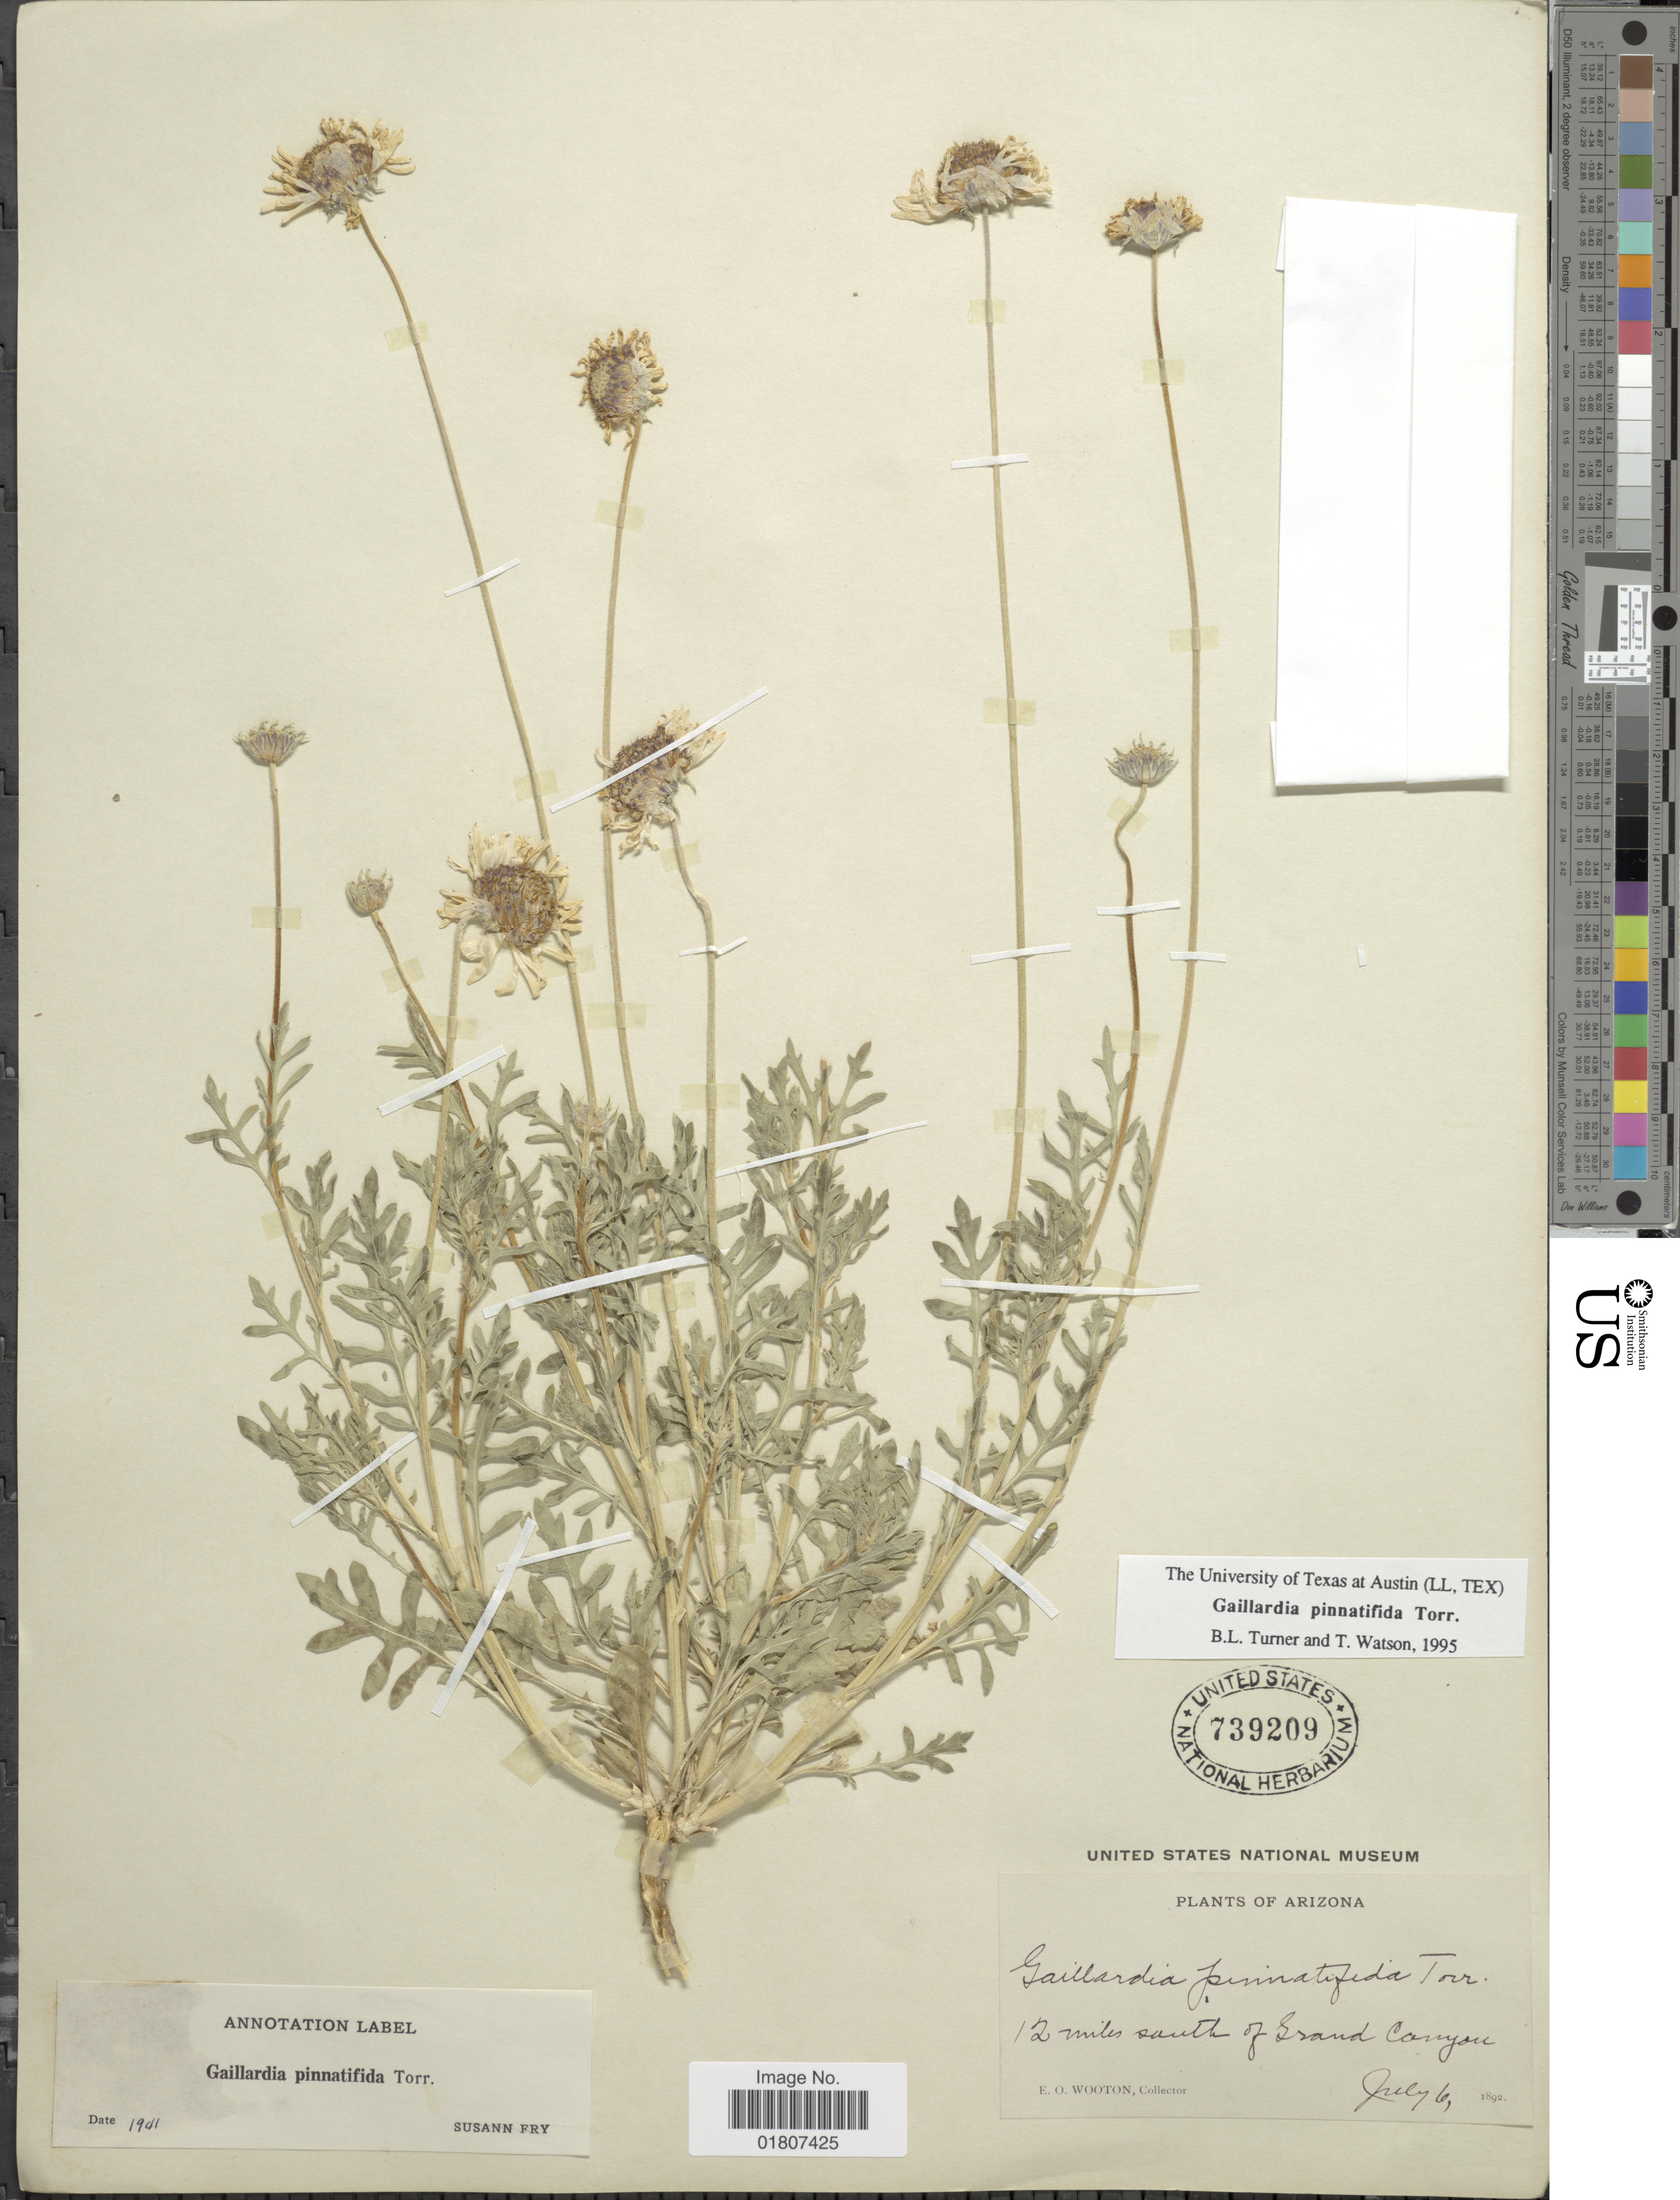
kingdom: Plantae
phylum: Tracheophyta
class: Magnoliopsida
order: Asterales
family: Asteraceae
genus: Gaillardia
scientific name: Gaillardia pinnatifida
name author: Torr.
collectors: E. O. Wooton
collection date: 1892-07-06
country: United States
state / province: Arizona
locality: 12 miles south of Grand Canyon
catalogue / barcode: US 739209